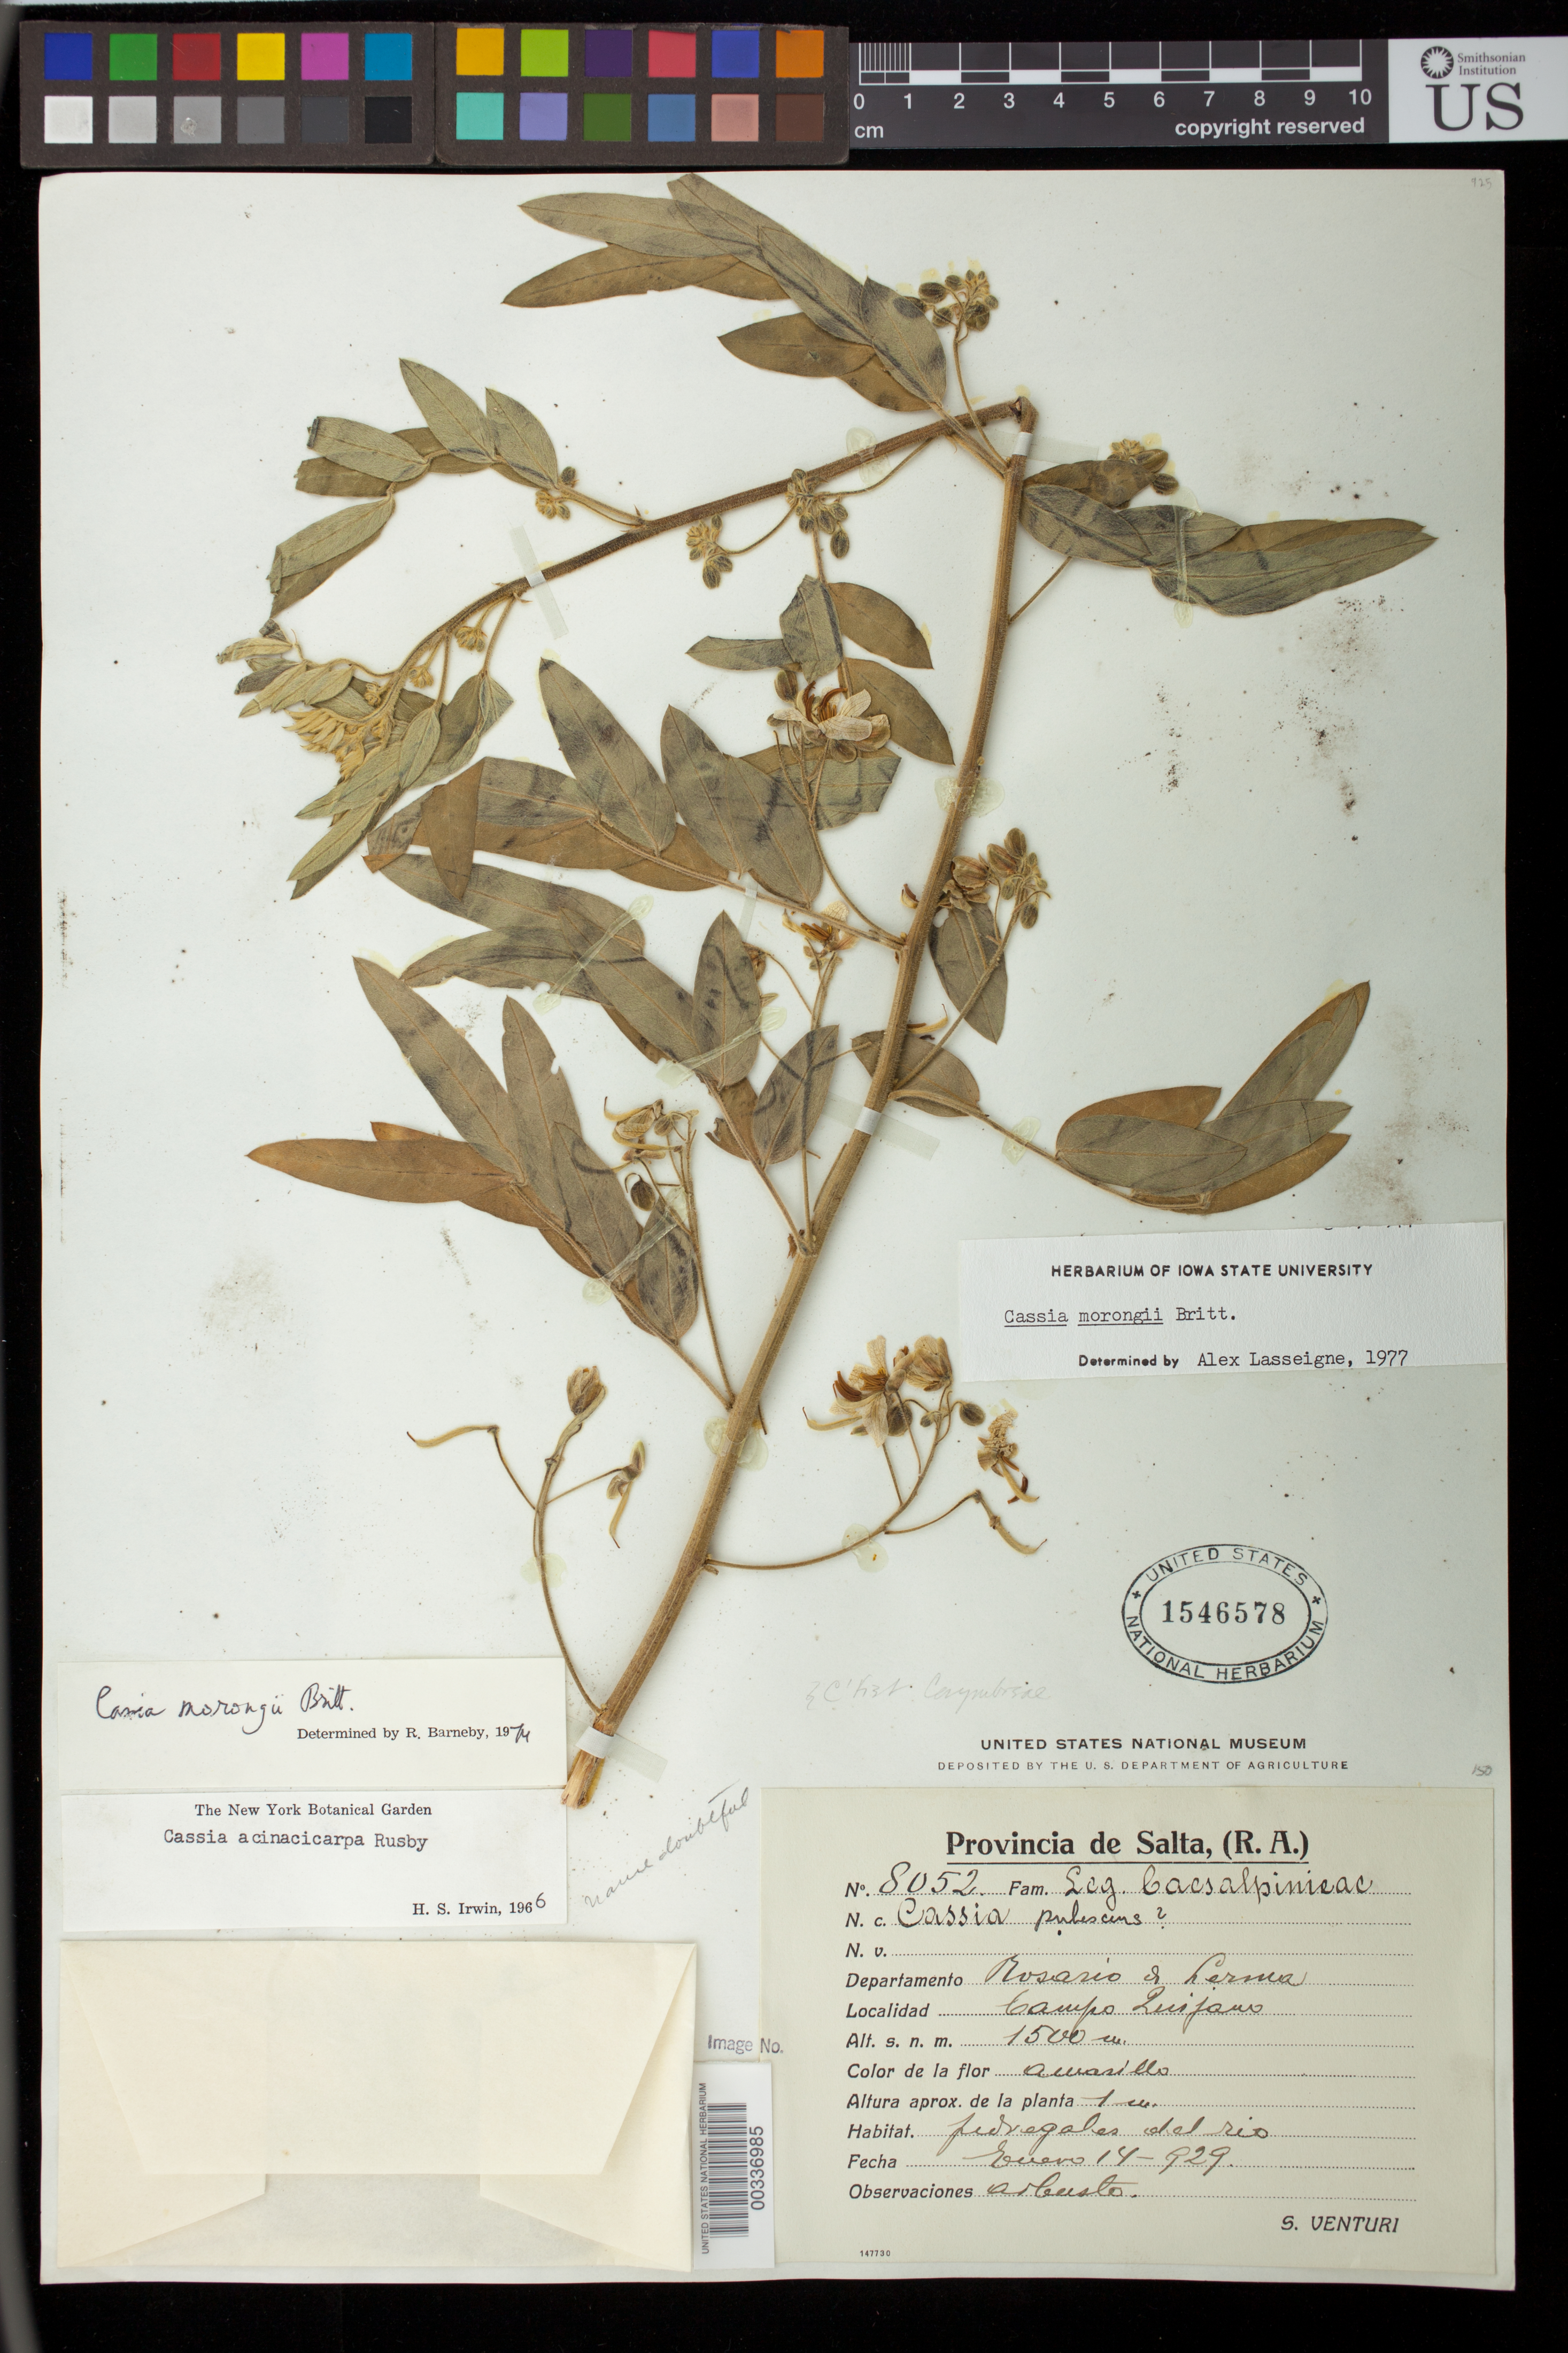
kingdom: Plantae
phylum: Tracheophyta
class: Magnoliopsida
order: Fabales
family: Fabaceae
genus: Senna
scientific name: Senna morongii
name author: (Britton) H.S. Irwin & Barneby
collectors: S. Venturi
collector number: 8052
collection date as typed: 14 Jan 1929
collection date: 1929-01-14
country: Argentina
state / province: Salta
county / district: Rosario de Lerma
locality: Campo Quijano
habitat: Pedregales del rio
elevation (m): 1500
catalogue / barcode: US 1546578